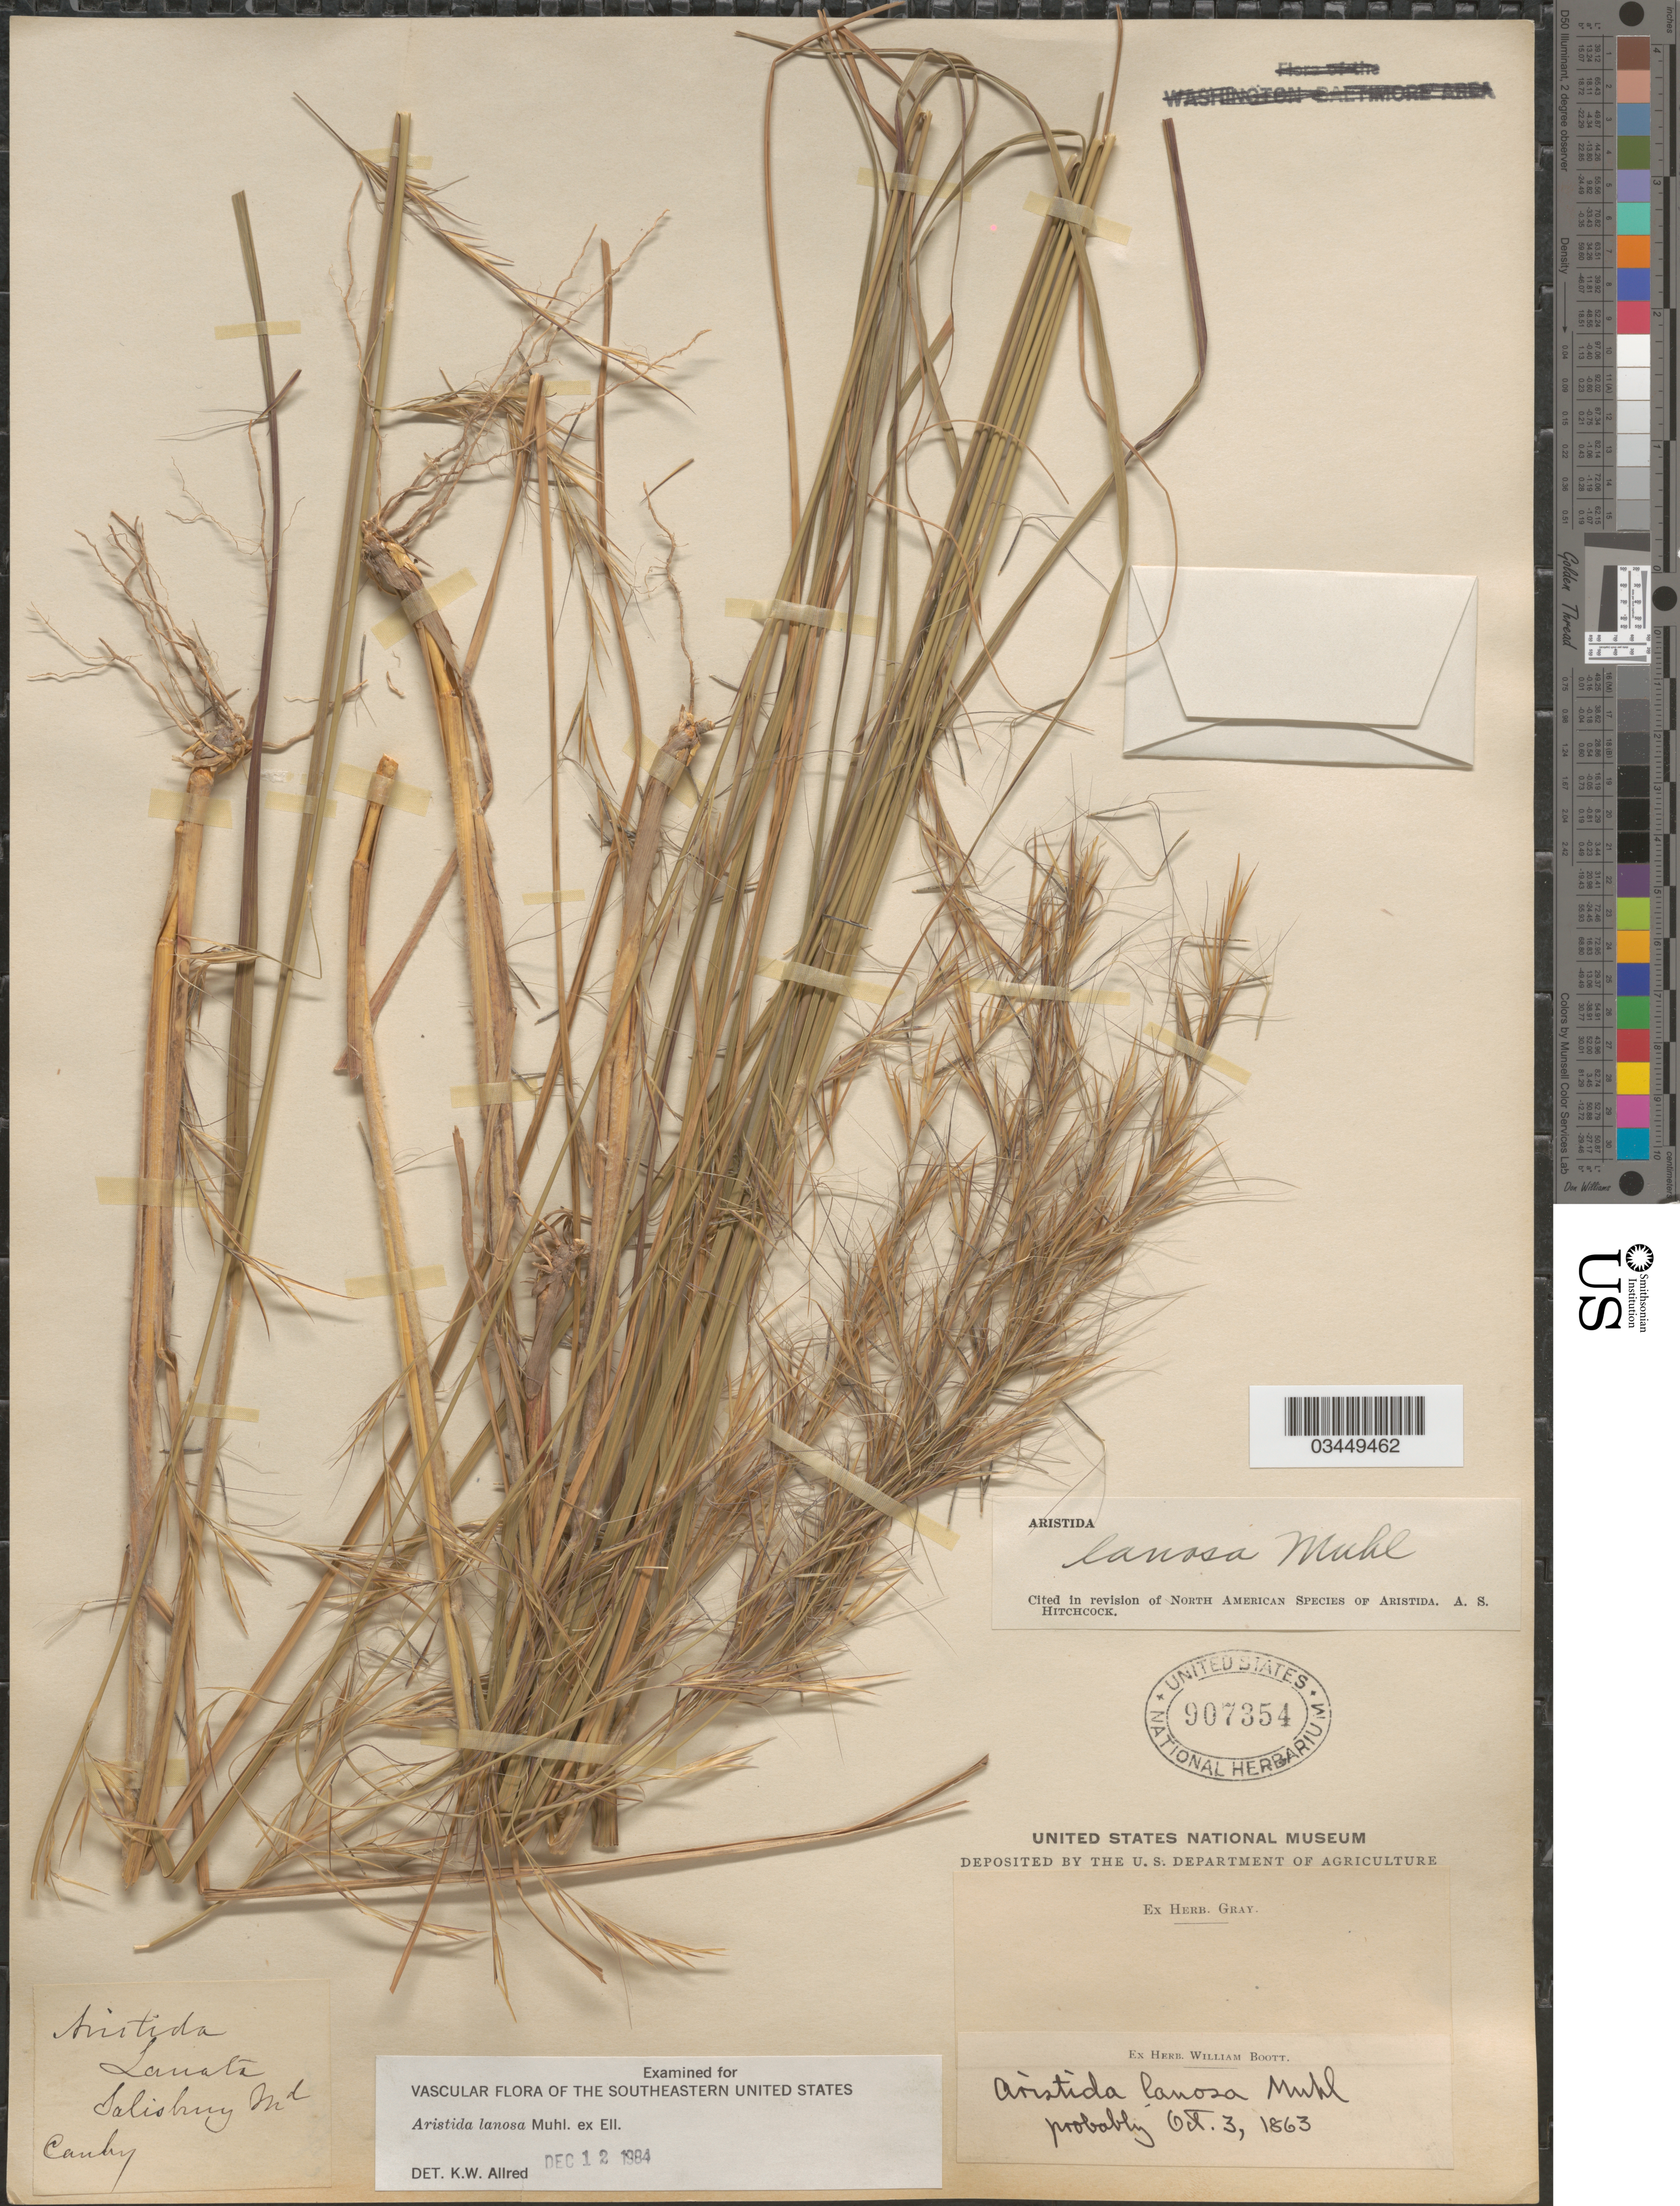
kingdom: Plantae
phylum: Tracheophyta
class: Liliopsida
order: Poales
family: Poaceae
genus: Aristida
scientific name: Aristida lanosa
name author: Muhl.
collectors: Canby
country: United States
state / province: Maryland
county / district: Wicomico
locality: Salisbury.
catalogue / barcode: US 907354